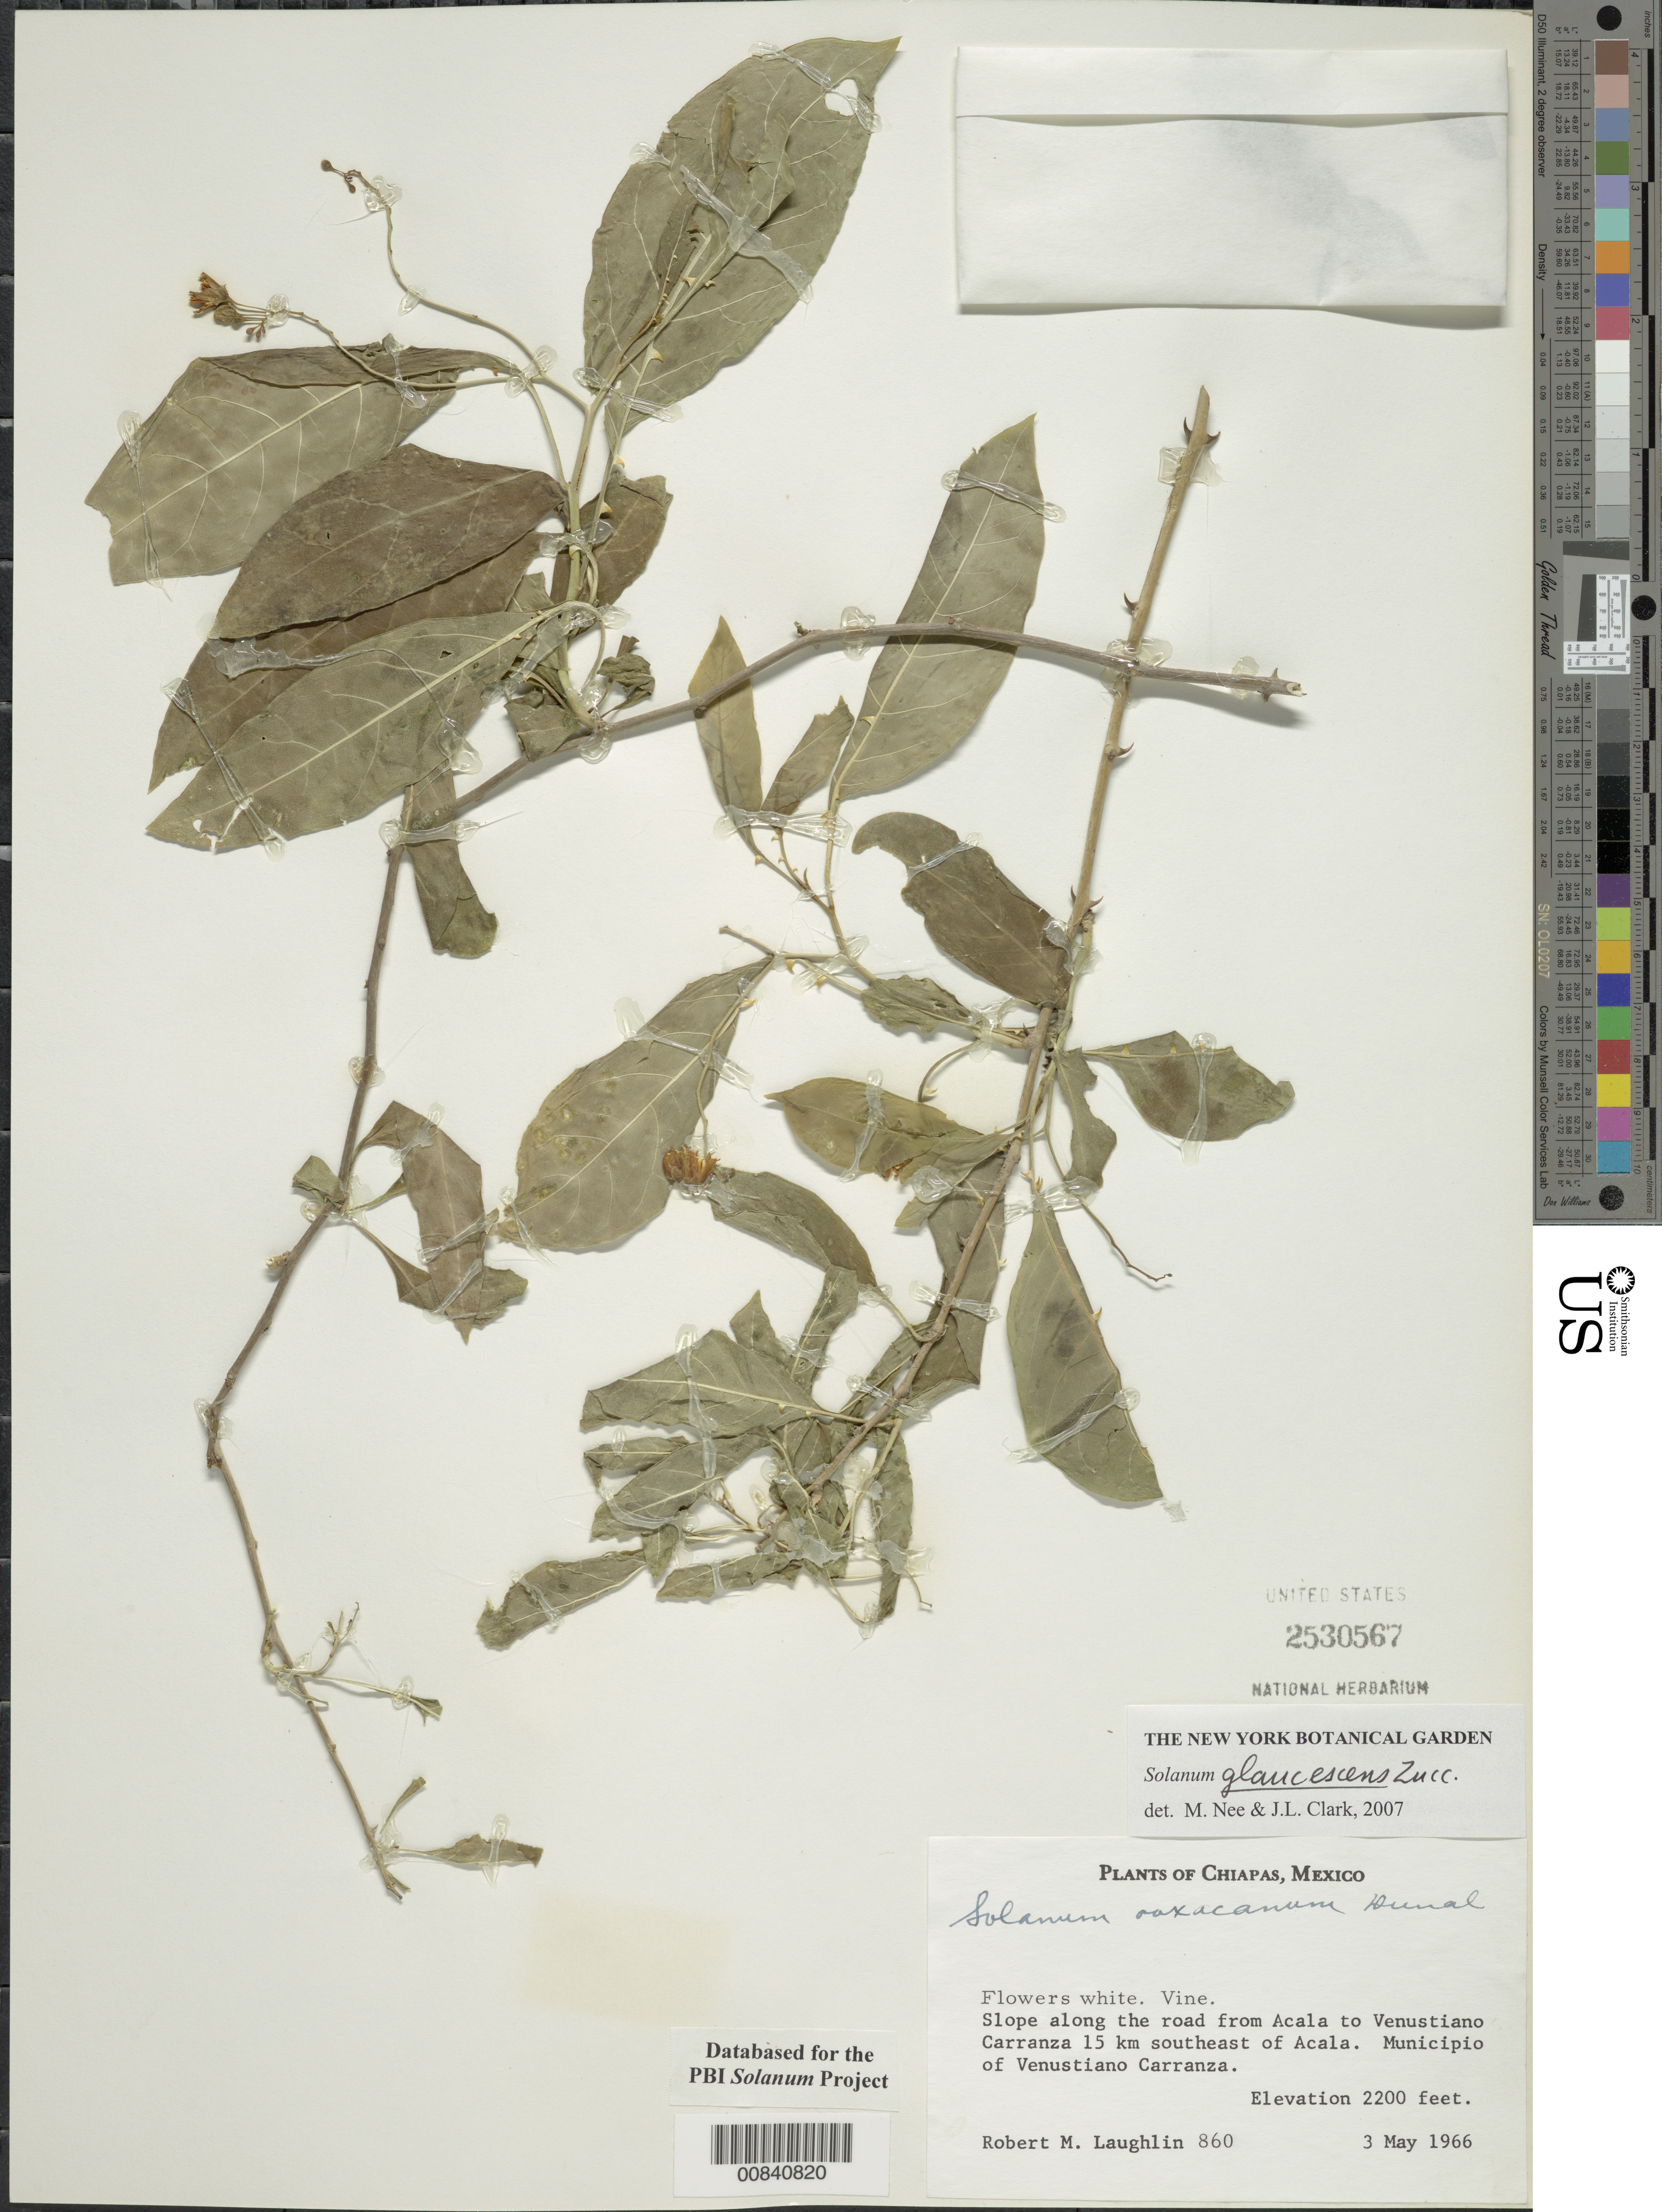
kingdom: Plantae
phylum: Tracheophyta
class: Magnoliopsida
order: Solanales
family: Solanaceae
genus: Solanum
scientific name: Solanum glaucescens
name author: Zucc.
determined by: Clark, J. L., (SEL), The Marie Selby Botanical Garden (UNITED STATES)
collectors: R. M. Laughlin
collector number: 860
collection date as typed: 3 May 1966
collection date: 1966-05-03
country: Mexico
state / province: Chiapas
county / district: Venustiano Carranza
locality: Slope along the road from Acala to Venustiano Carranza 15 km SE of Acala. Municipio of Venustiano Carranza.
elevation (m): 670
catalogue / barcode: US 2530567